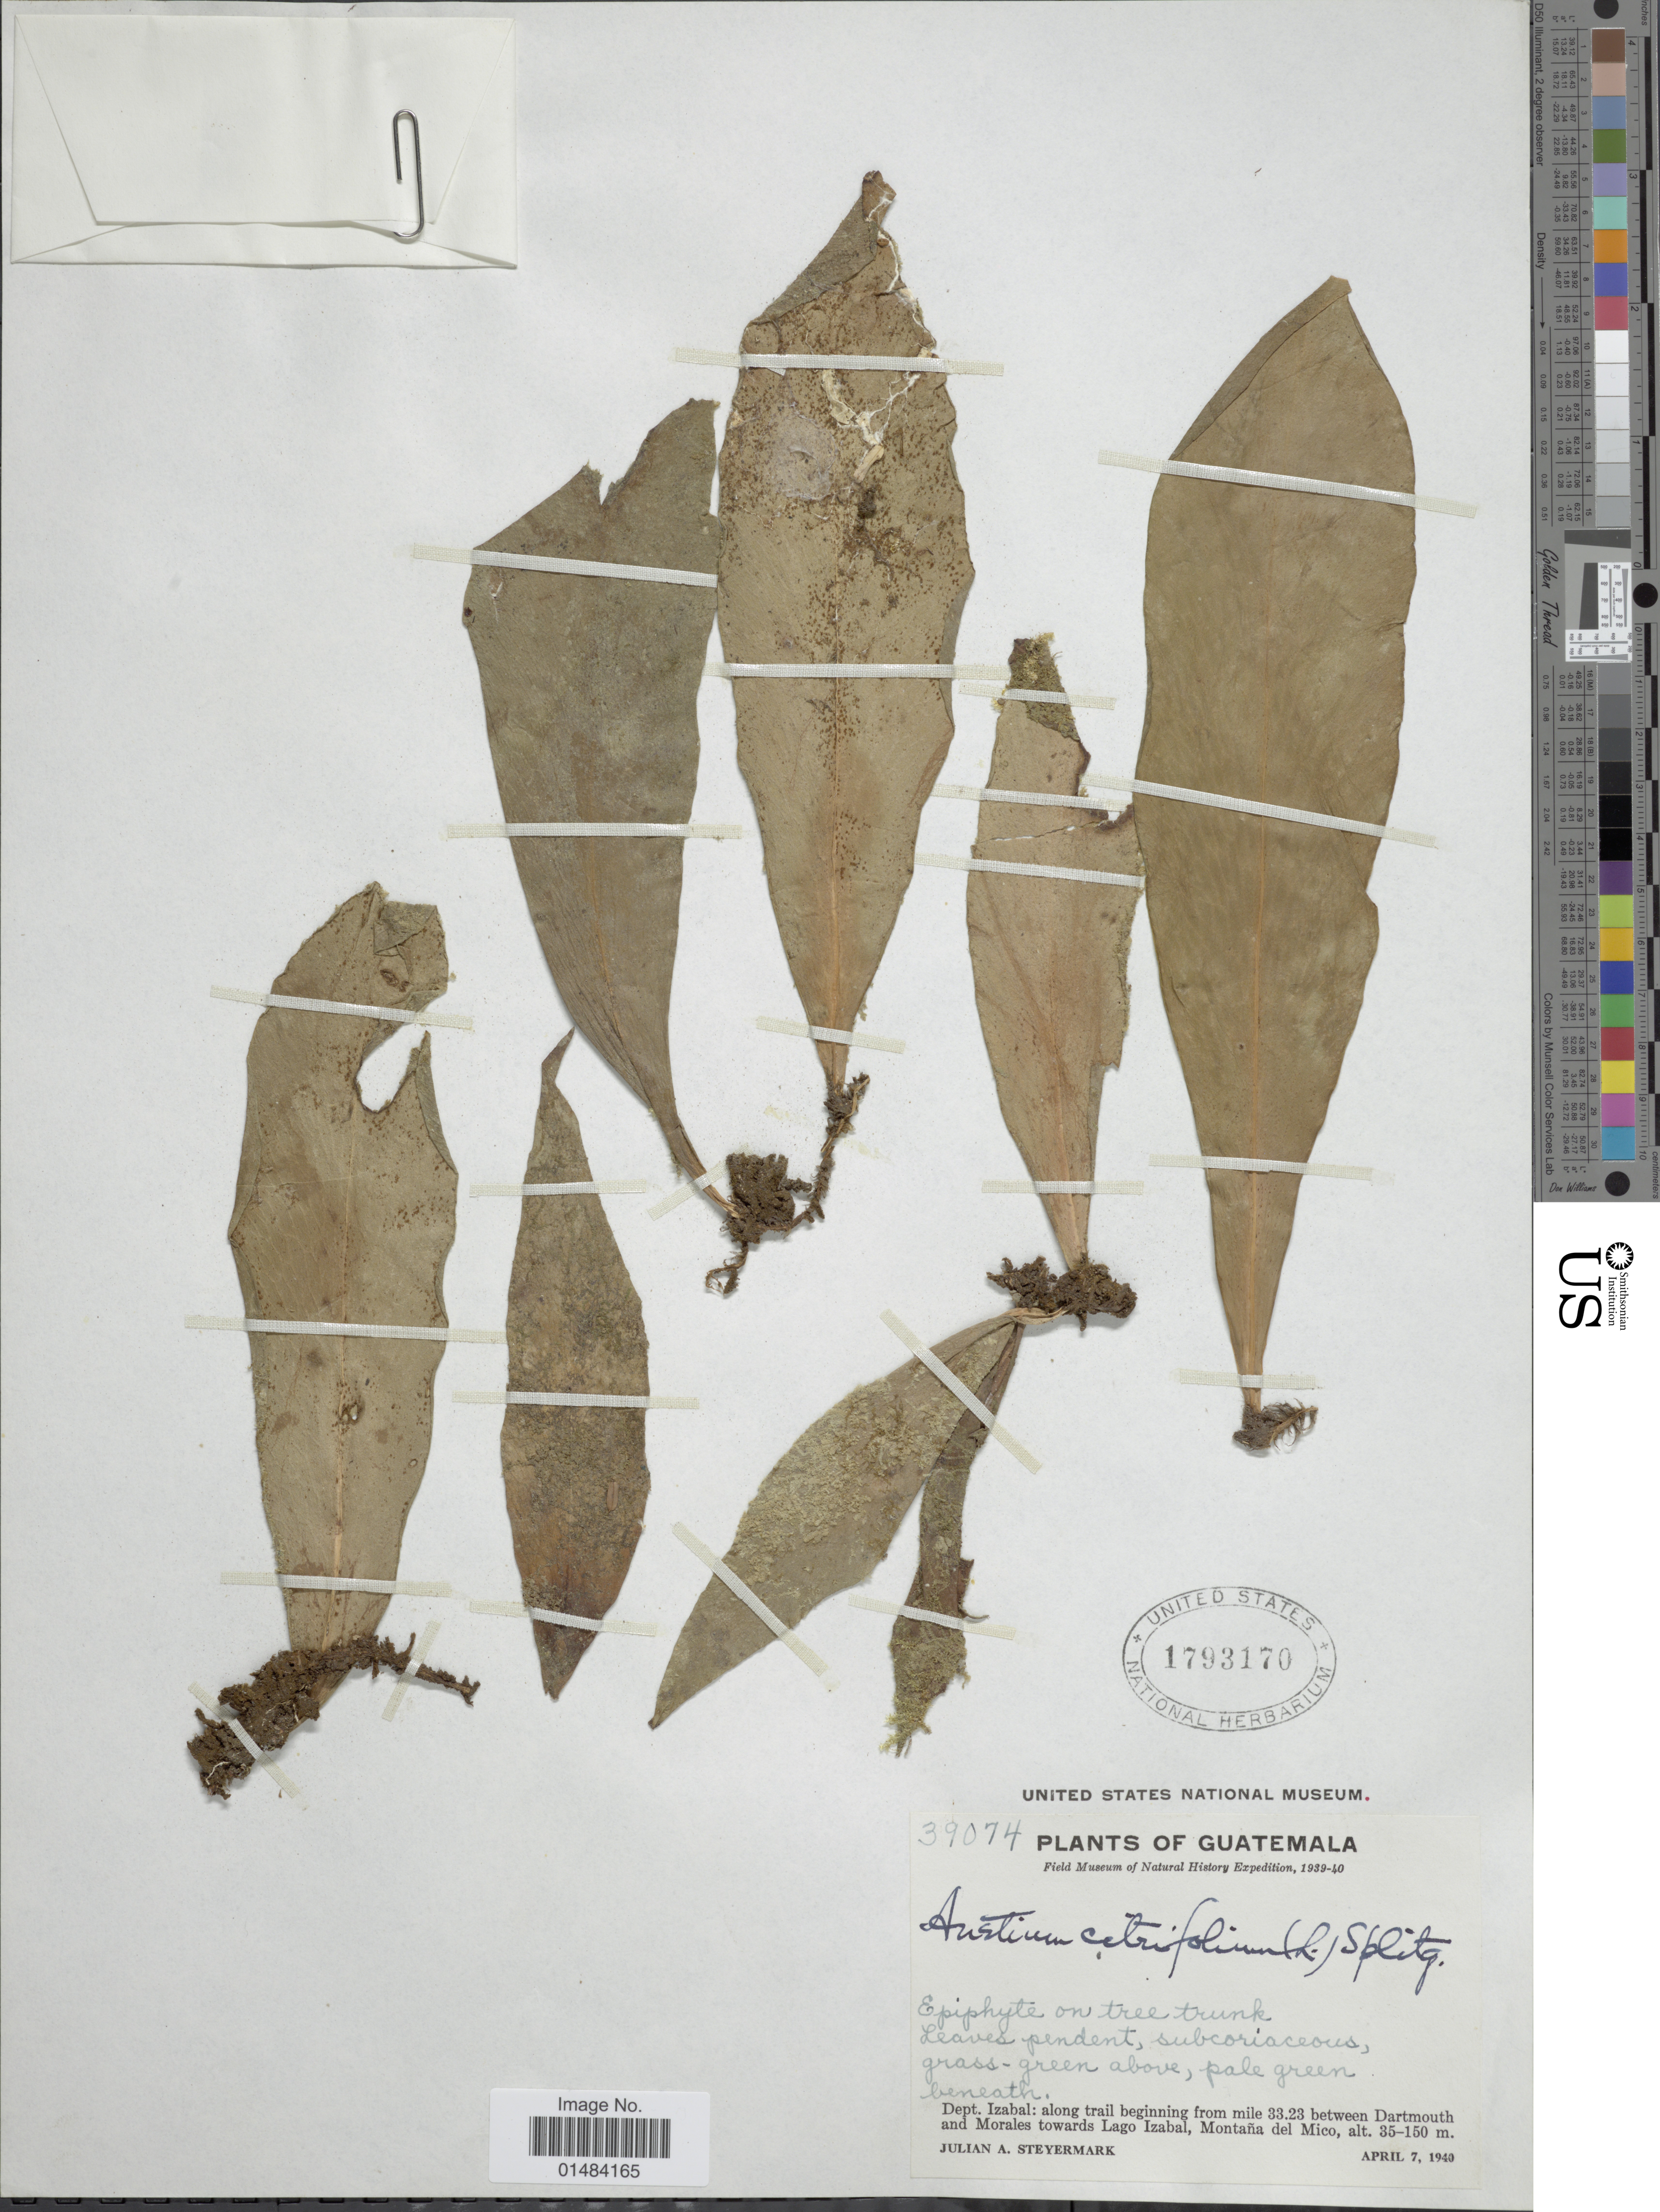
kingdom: Plantae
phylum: Tracheophyta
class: Polypodiopsida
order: Polypodiales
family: Pteridaceae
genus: Anetium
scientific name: Anetium citrifolium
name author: (L.) Splitg.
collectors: J. Steyermark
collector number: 39074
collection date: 1940-04-07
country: Guatemala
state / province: Izabal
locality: Guatemala, Dept: Izabal: along trail beginning from mile 33.23 between Dartmouth and Morales towards Lago Izabal, Montana del Mico.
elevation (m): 35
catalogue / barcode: US 1793170